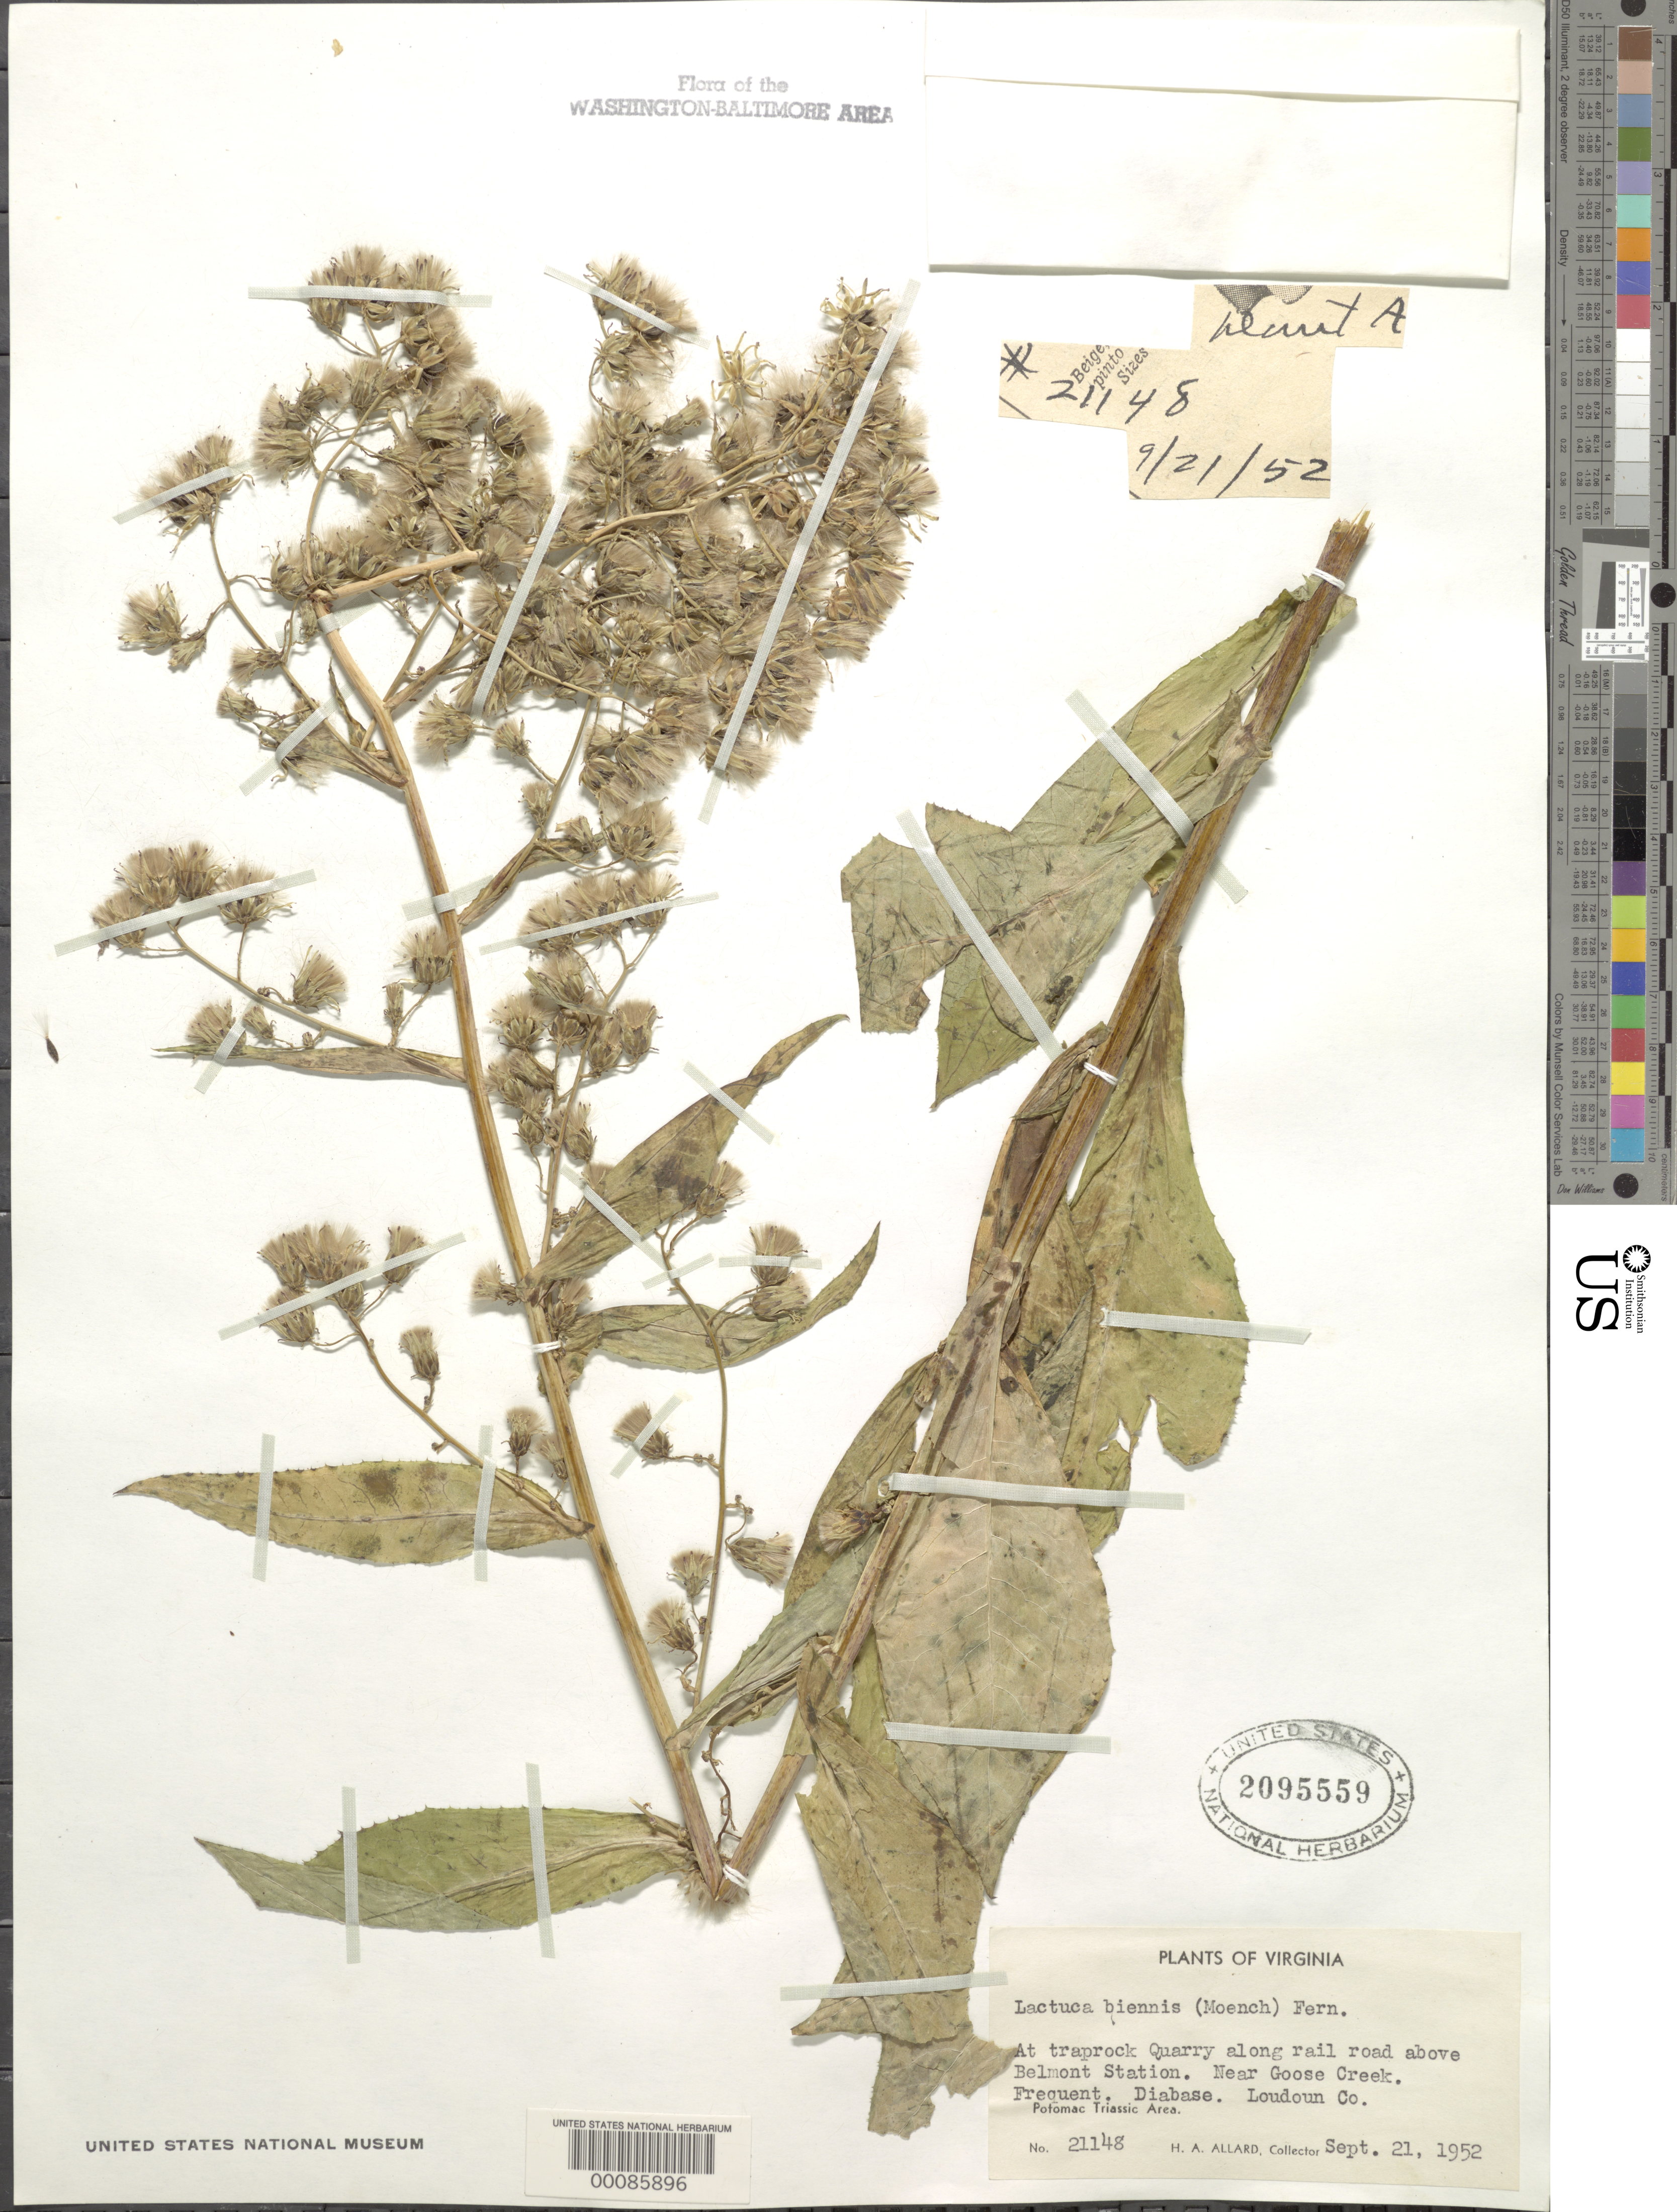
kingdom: Plantae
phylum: Tracheophyta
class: Magnoliopsida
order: Asterales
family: Asteraceae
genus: Lactuca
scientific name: Lactuca biennis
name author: (Moench) Fernald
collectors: H. A. Allard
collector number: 21148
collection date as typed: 21 Sep 1952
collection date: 1952-09-21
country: United States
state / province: Virginia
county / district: Loudoun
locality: Traprock Quarry above Belmont Station near Goose Creek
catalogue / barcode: US 2095559